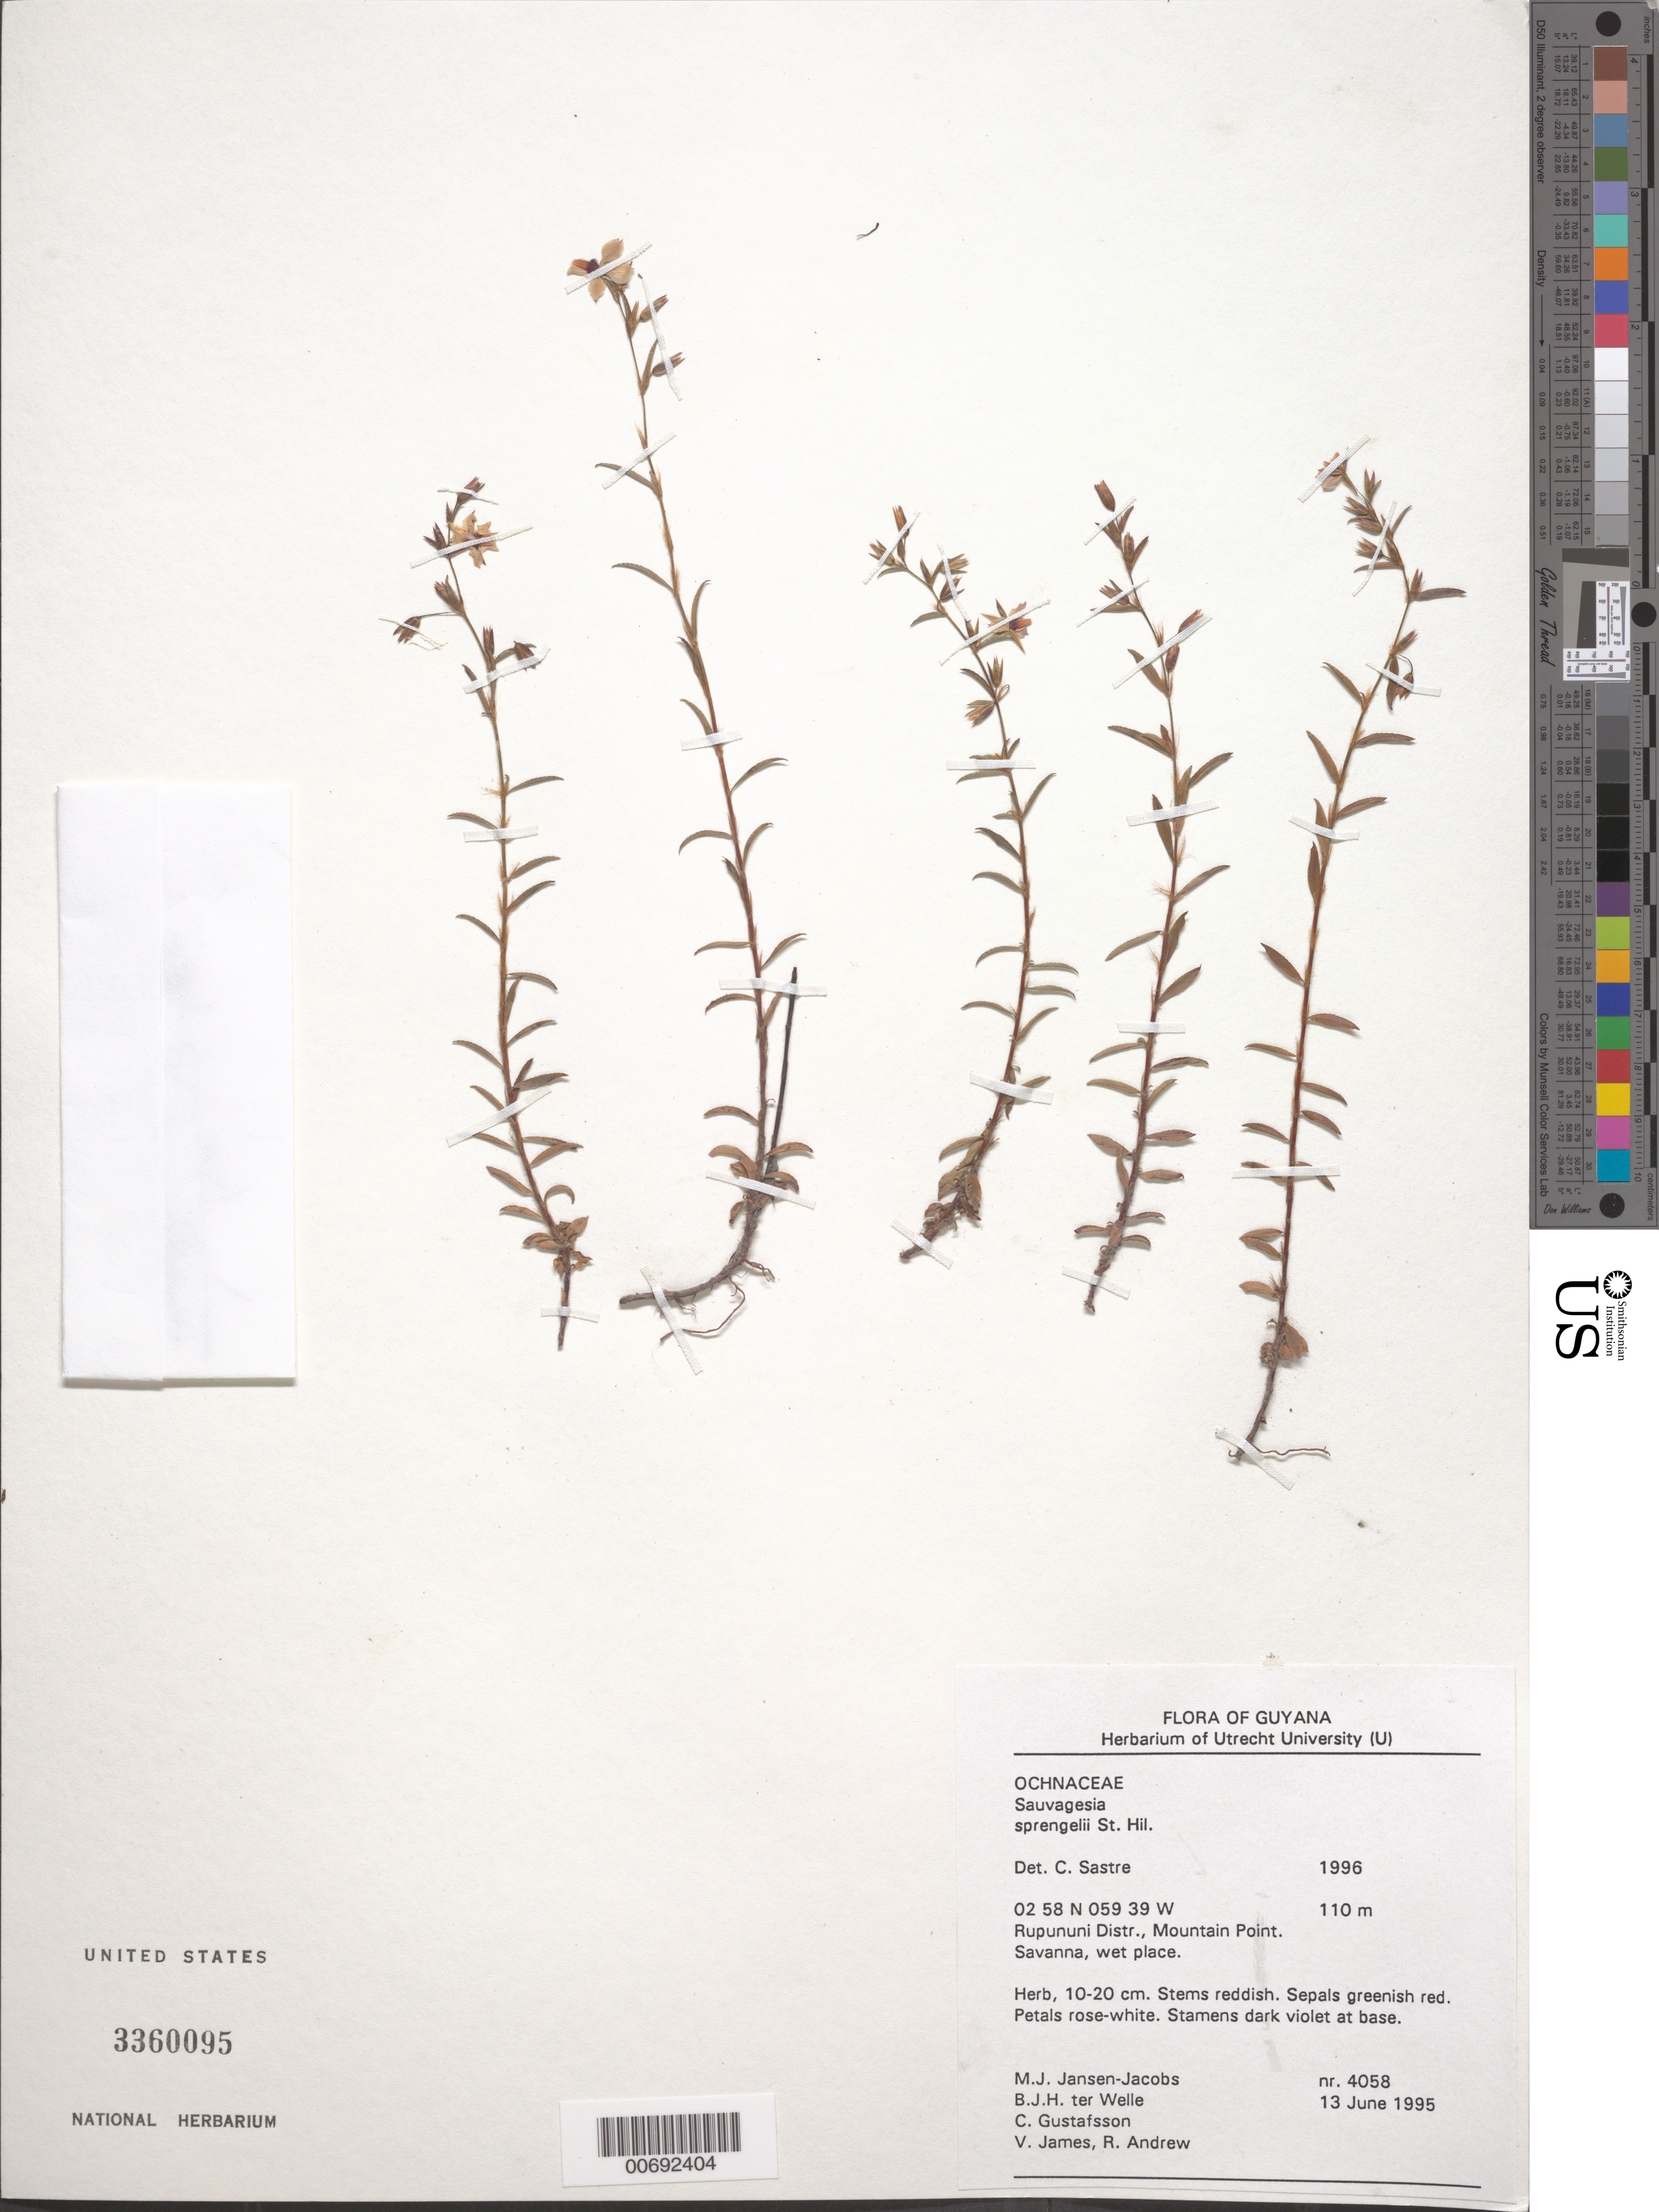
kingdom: Plantae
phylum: Tracheophyta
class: Magnoliopsida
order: Malpighiales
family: Ochnaceae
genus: Sauvagesia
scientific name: Sauvagesia sprengelii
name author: A. St.-Hil.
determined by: Sastre, C. H. L.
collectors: M. J. Jansen-Jacobs, B. Welle, C. G. Gustafsson, V. James & R. Andrew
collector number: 4058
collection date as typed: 13-Jun-95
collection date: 1995-06-13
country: Guyana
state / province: U. Takutu-U. Essequibo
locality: Mountain Point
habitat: Savanna, wet place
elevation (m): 110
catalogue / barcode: US 3360095